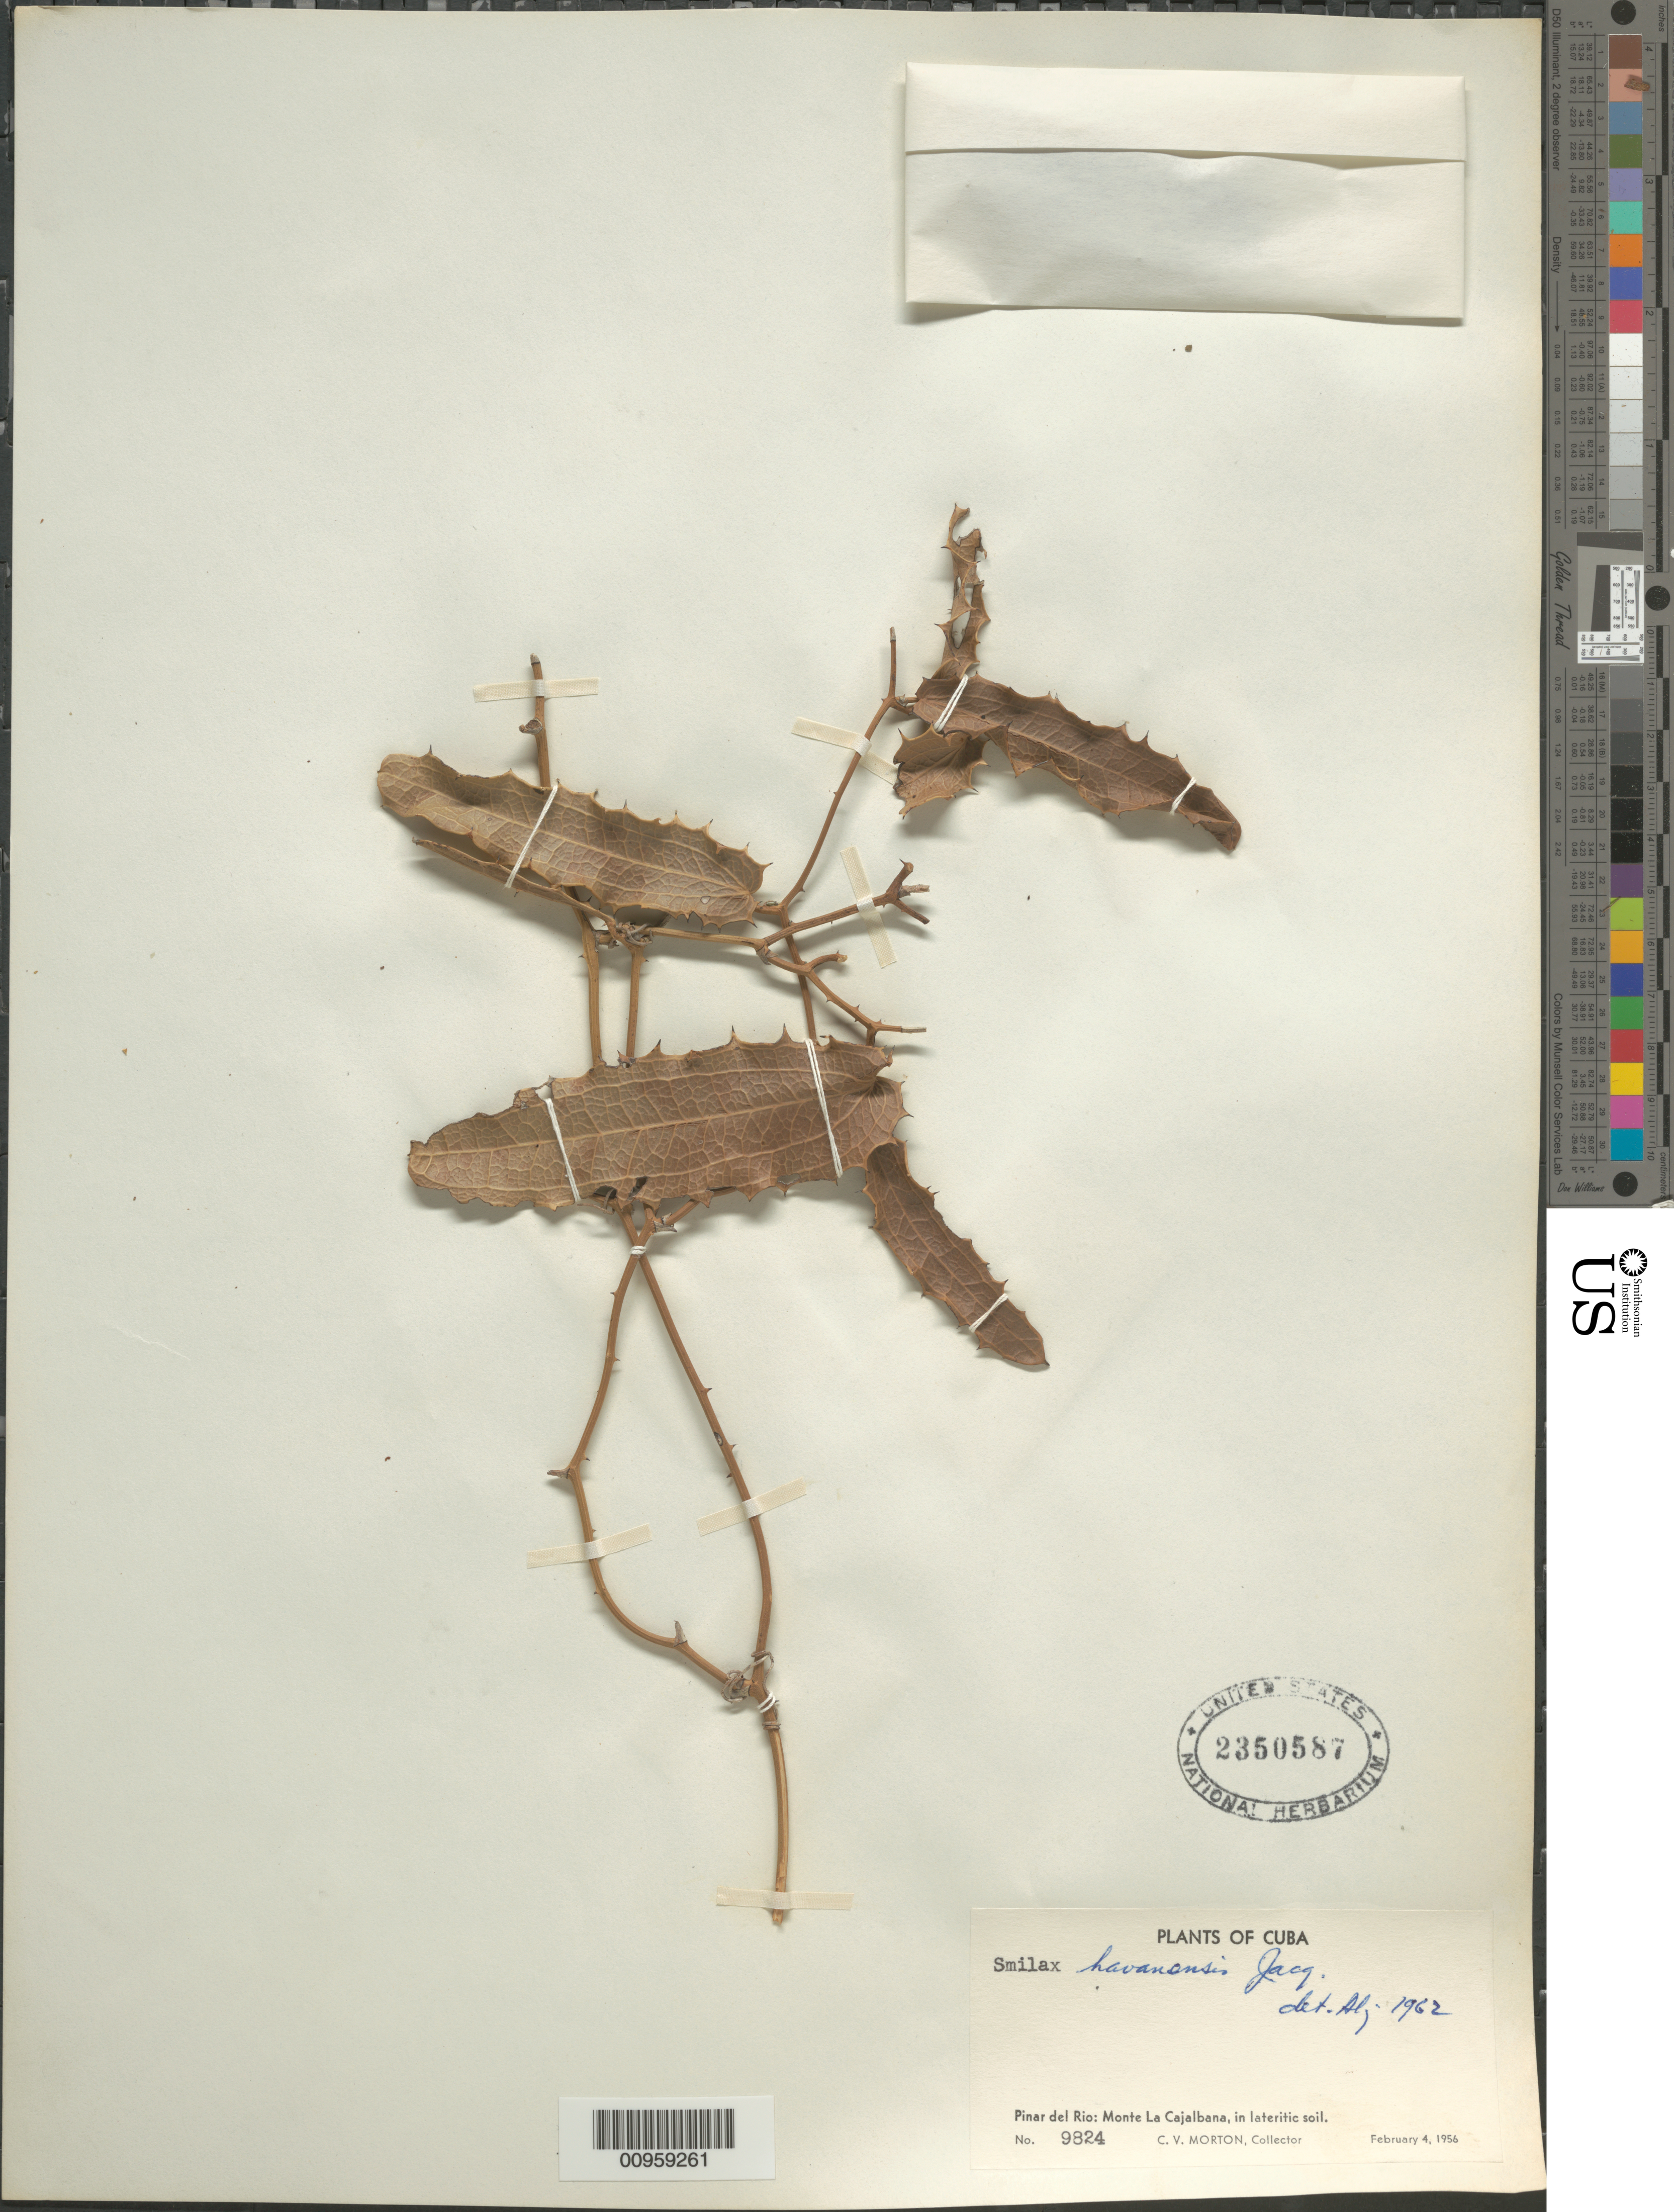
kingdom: Plantae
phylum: Tracheophyta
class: Liliopsida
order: Liliales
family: Smilacaceae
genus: Smilax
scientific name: Smilax havanensis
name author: Jacq.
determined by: Liogier, Alain H.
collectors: C. V. Morton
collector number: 9824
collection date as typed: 04 Feb 1956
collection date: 1956-02-04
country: Cuba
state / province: Pinar del Rio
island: Cuba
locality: Monte La Cajalbana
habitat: In lateritic soil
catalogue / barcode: US 2350587